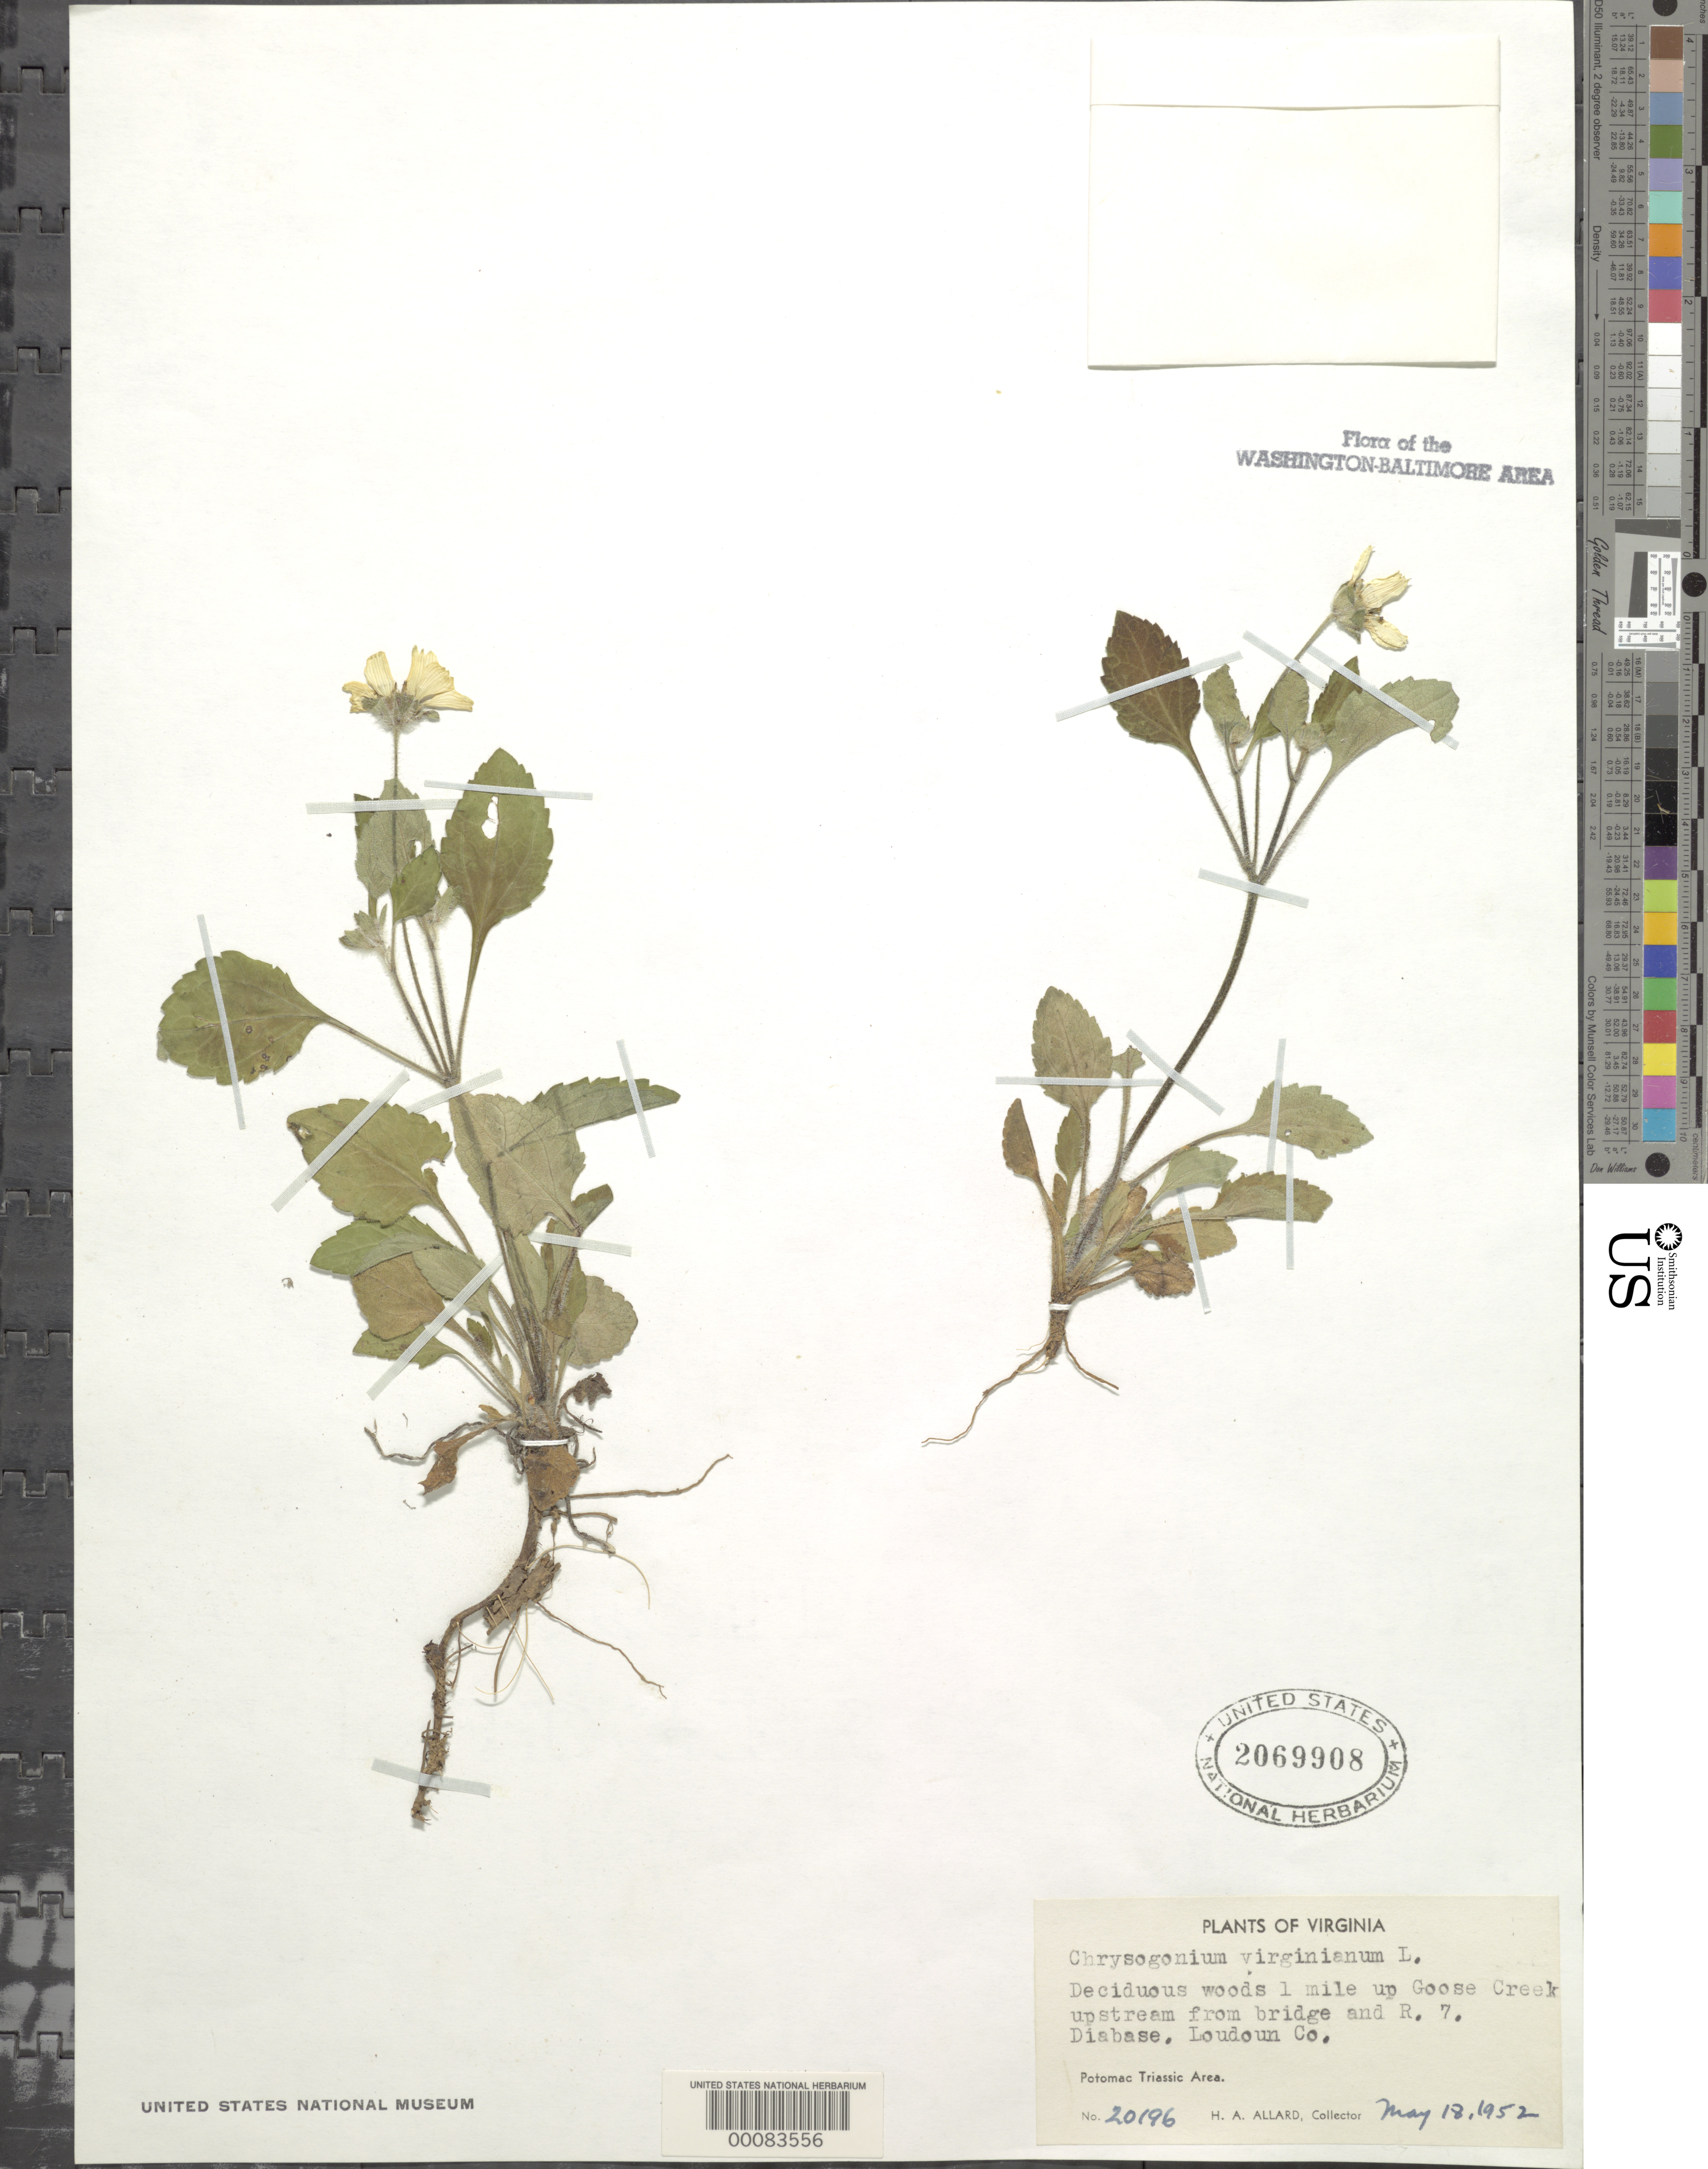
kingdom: Plantae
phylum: Tracheophyta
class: Magnoliopsida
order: Asterales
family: Asteraceae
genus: Chrysogonum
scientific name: Chrysogonum virginianum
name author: L.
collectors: H. A. Allard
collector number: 20196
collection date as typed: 18 May 1952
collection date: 1952-05-18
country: United States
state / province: Virginia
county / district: Loudoun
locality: Upstream from Rt. 7 on Goose Creek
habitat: Deciduous woods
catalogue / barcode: US 2069908